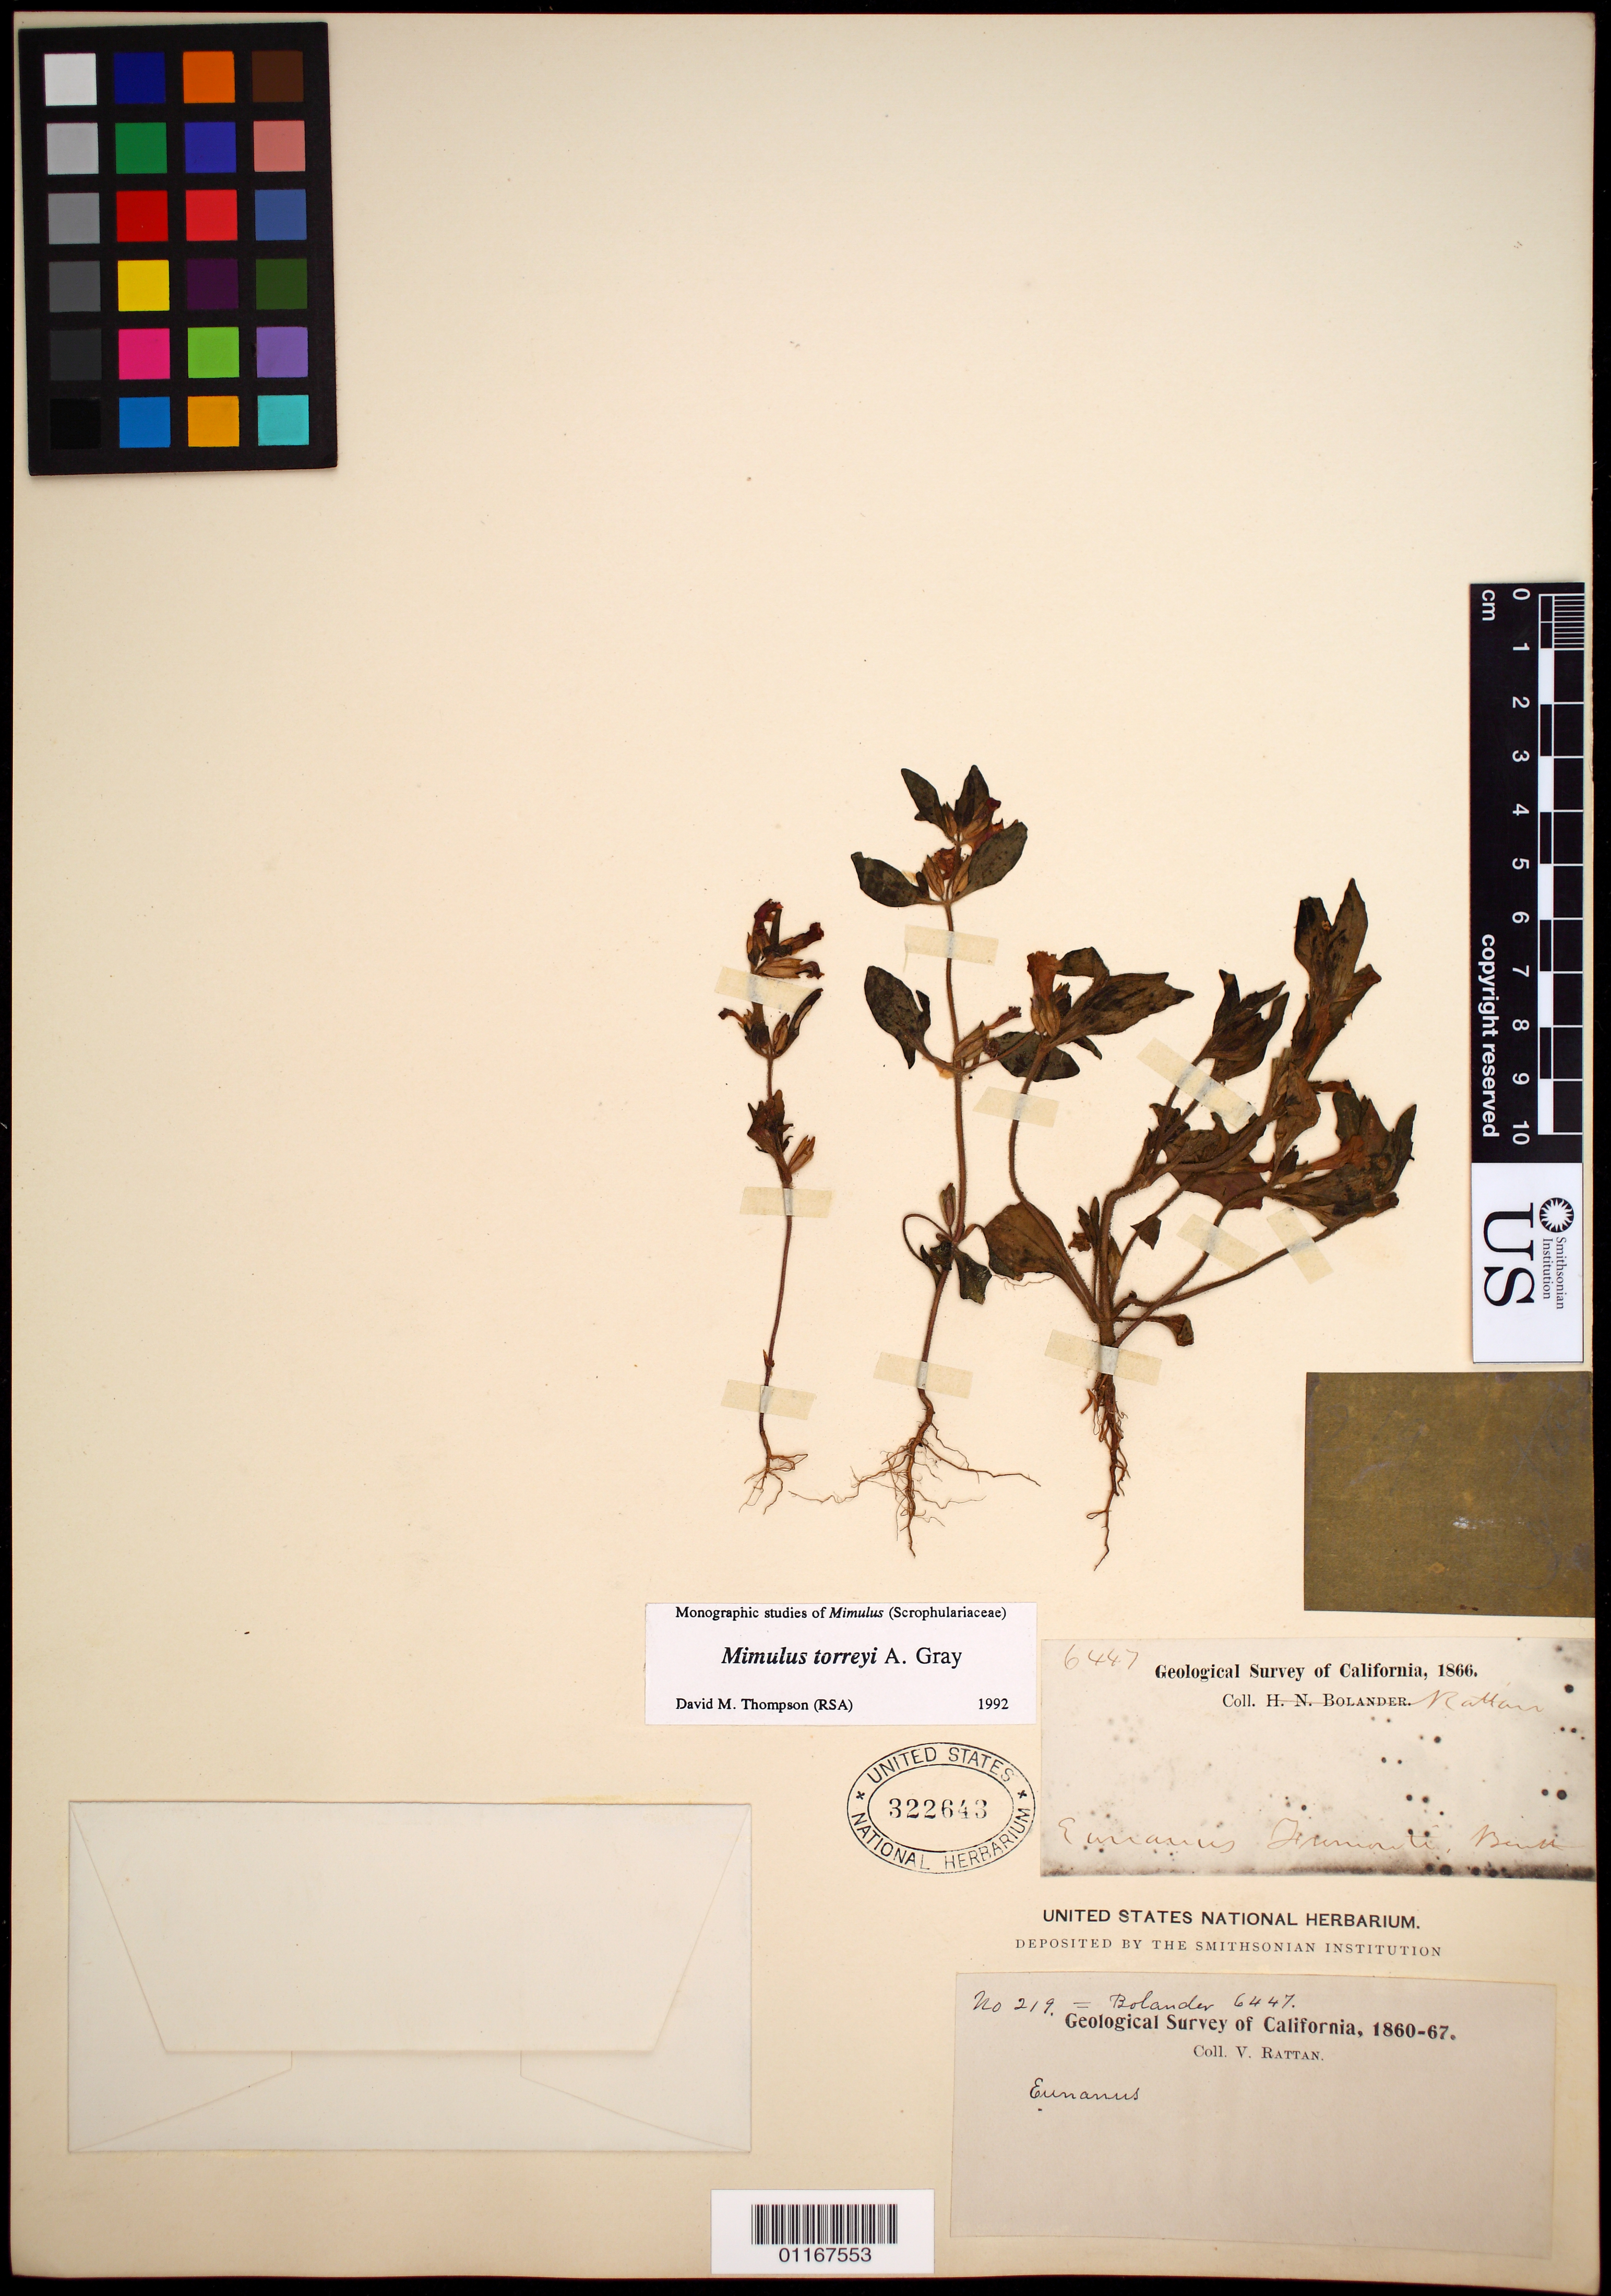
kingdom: Plantae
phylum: Tracheophyta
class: Magnoliopsida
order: Lamiales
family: Phrymaceae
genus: Mimulus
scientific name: Mimulus torreyi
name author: A. Gray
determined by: Thompson, D. M.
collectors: V. Rattan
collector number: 219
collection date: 1860/1866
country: United States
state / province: California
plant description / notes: There is a note on the label:'No 219 Rattan = Bolander 6447".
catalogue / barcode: US 322343